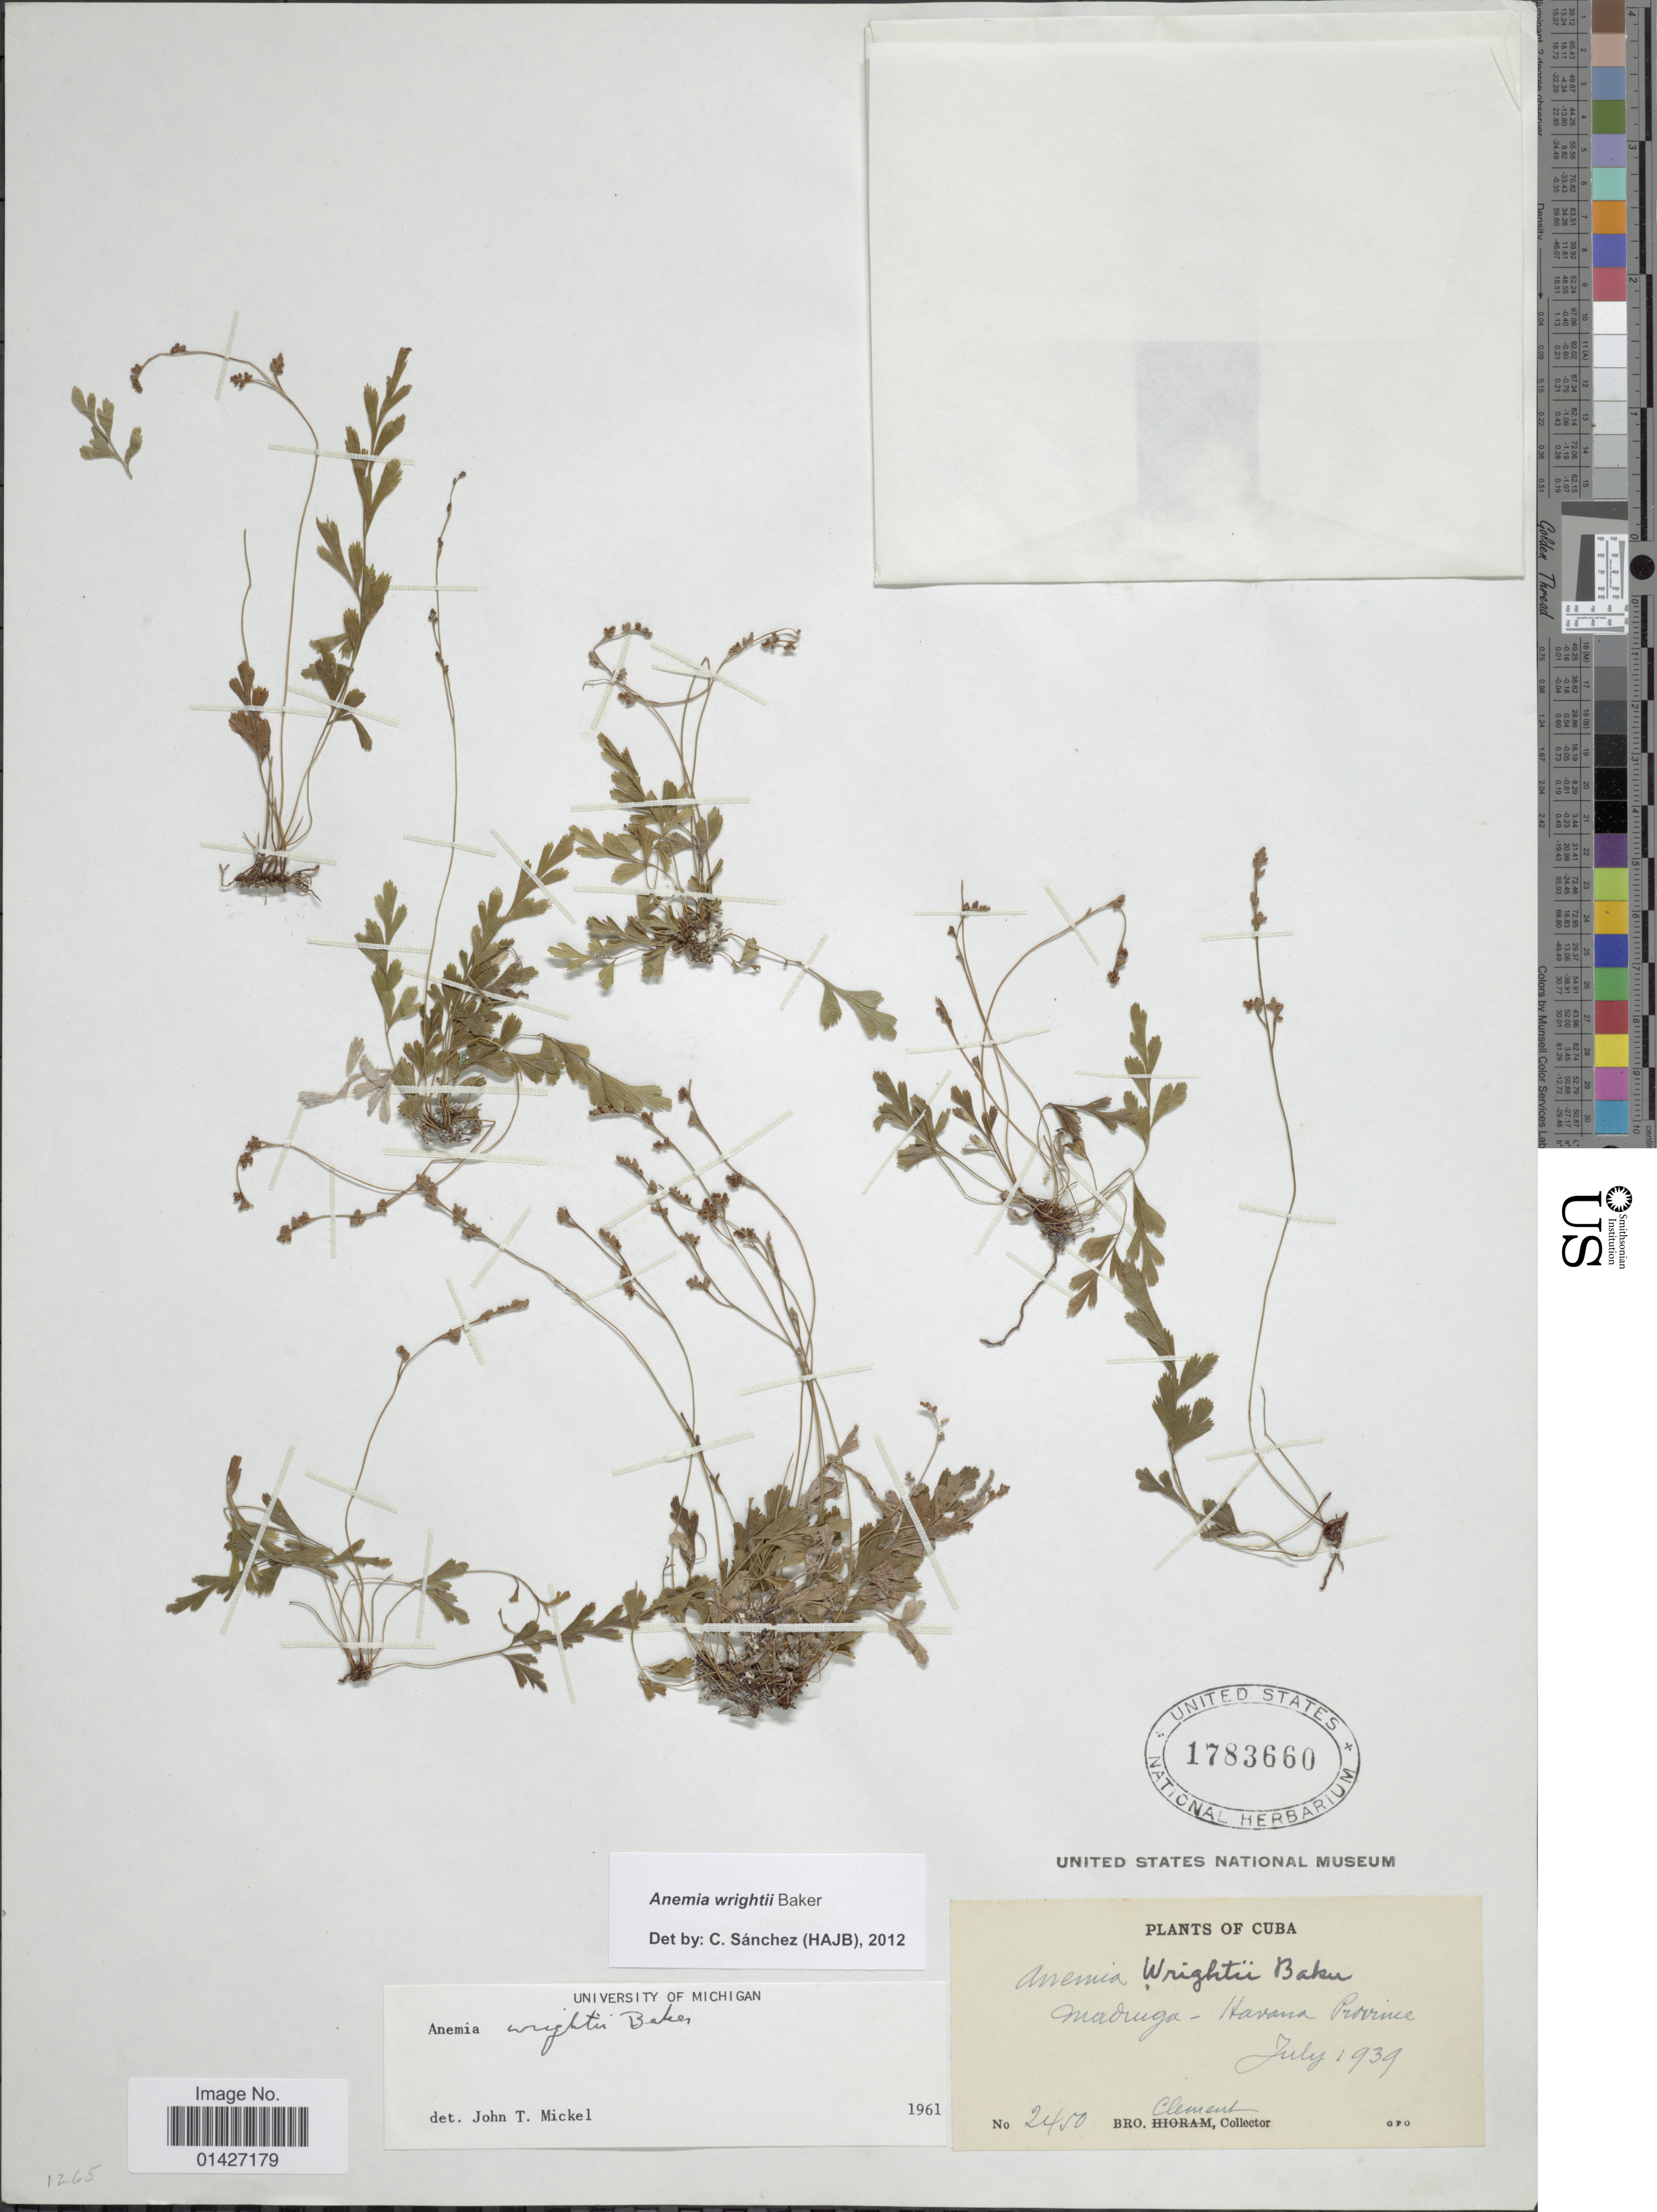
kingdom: Plantae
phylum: Tracheophyta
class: Polypodiopsida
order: Schizaeales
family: Anemiaceae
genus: Anemia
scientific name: Anemia wrightii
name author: Baker in Hook. & Baker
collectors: Bro. Clemente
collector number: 2450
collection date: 1939-07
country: Cuba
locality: Madruga - Havana Province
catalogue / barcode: US 1783660